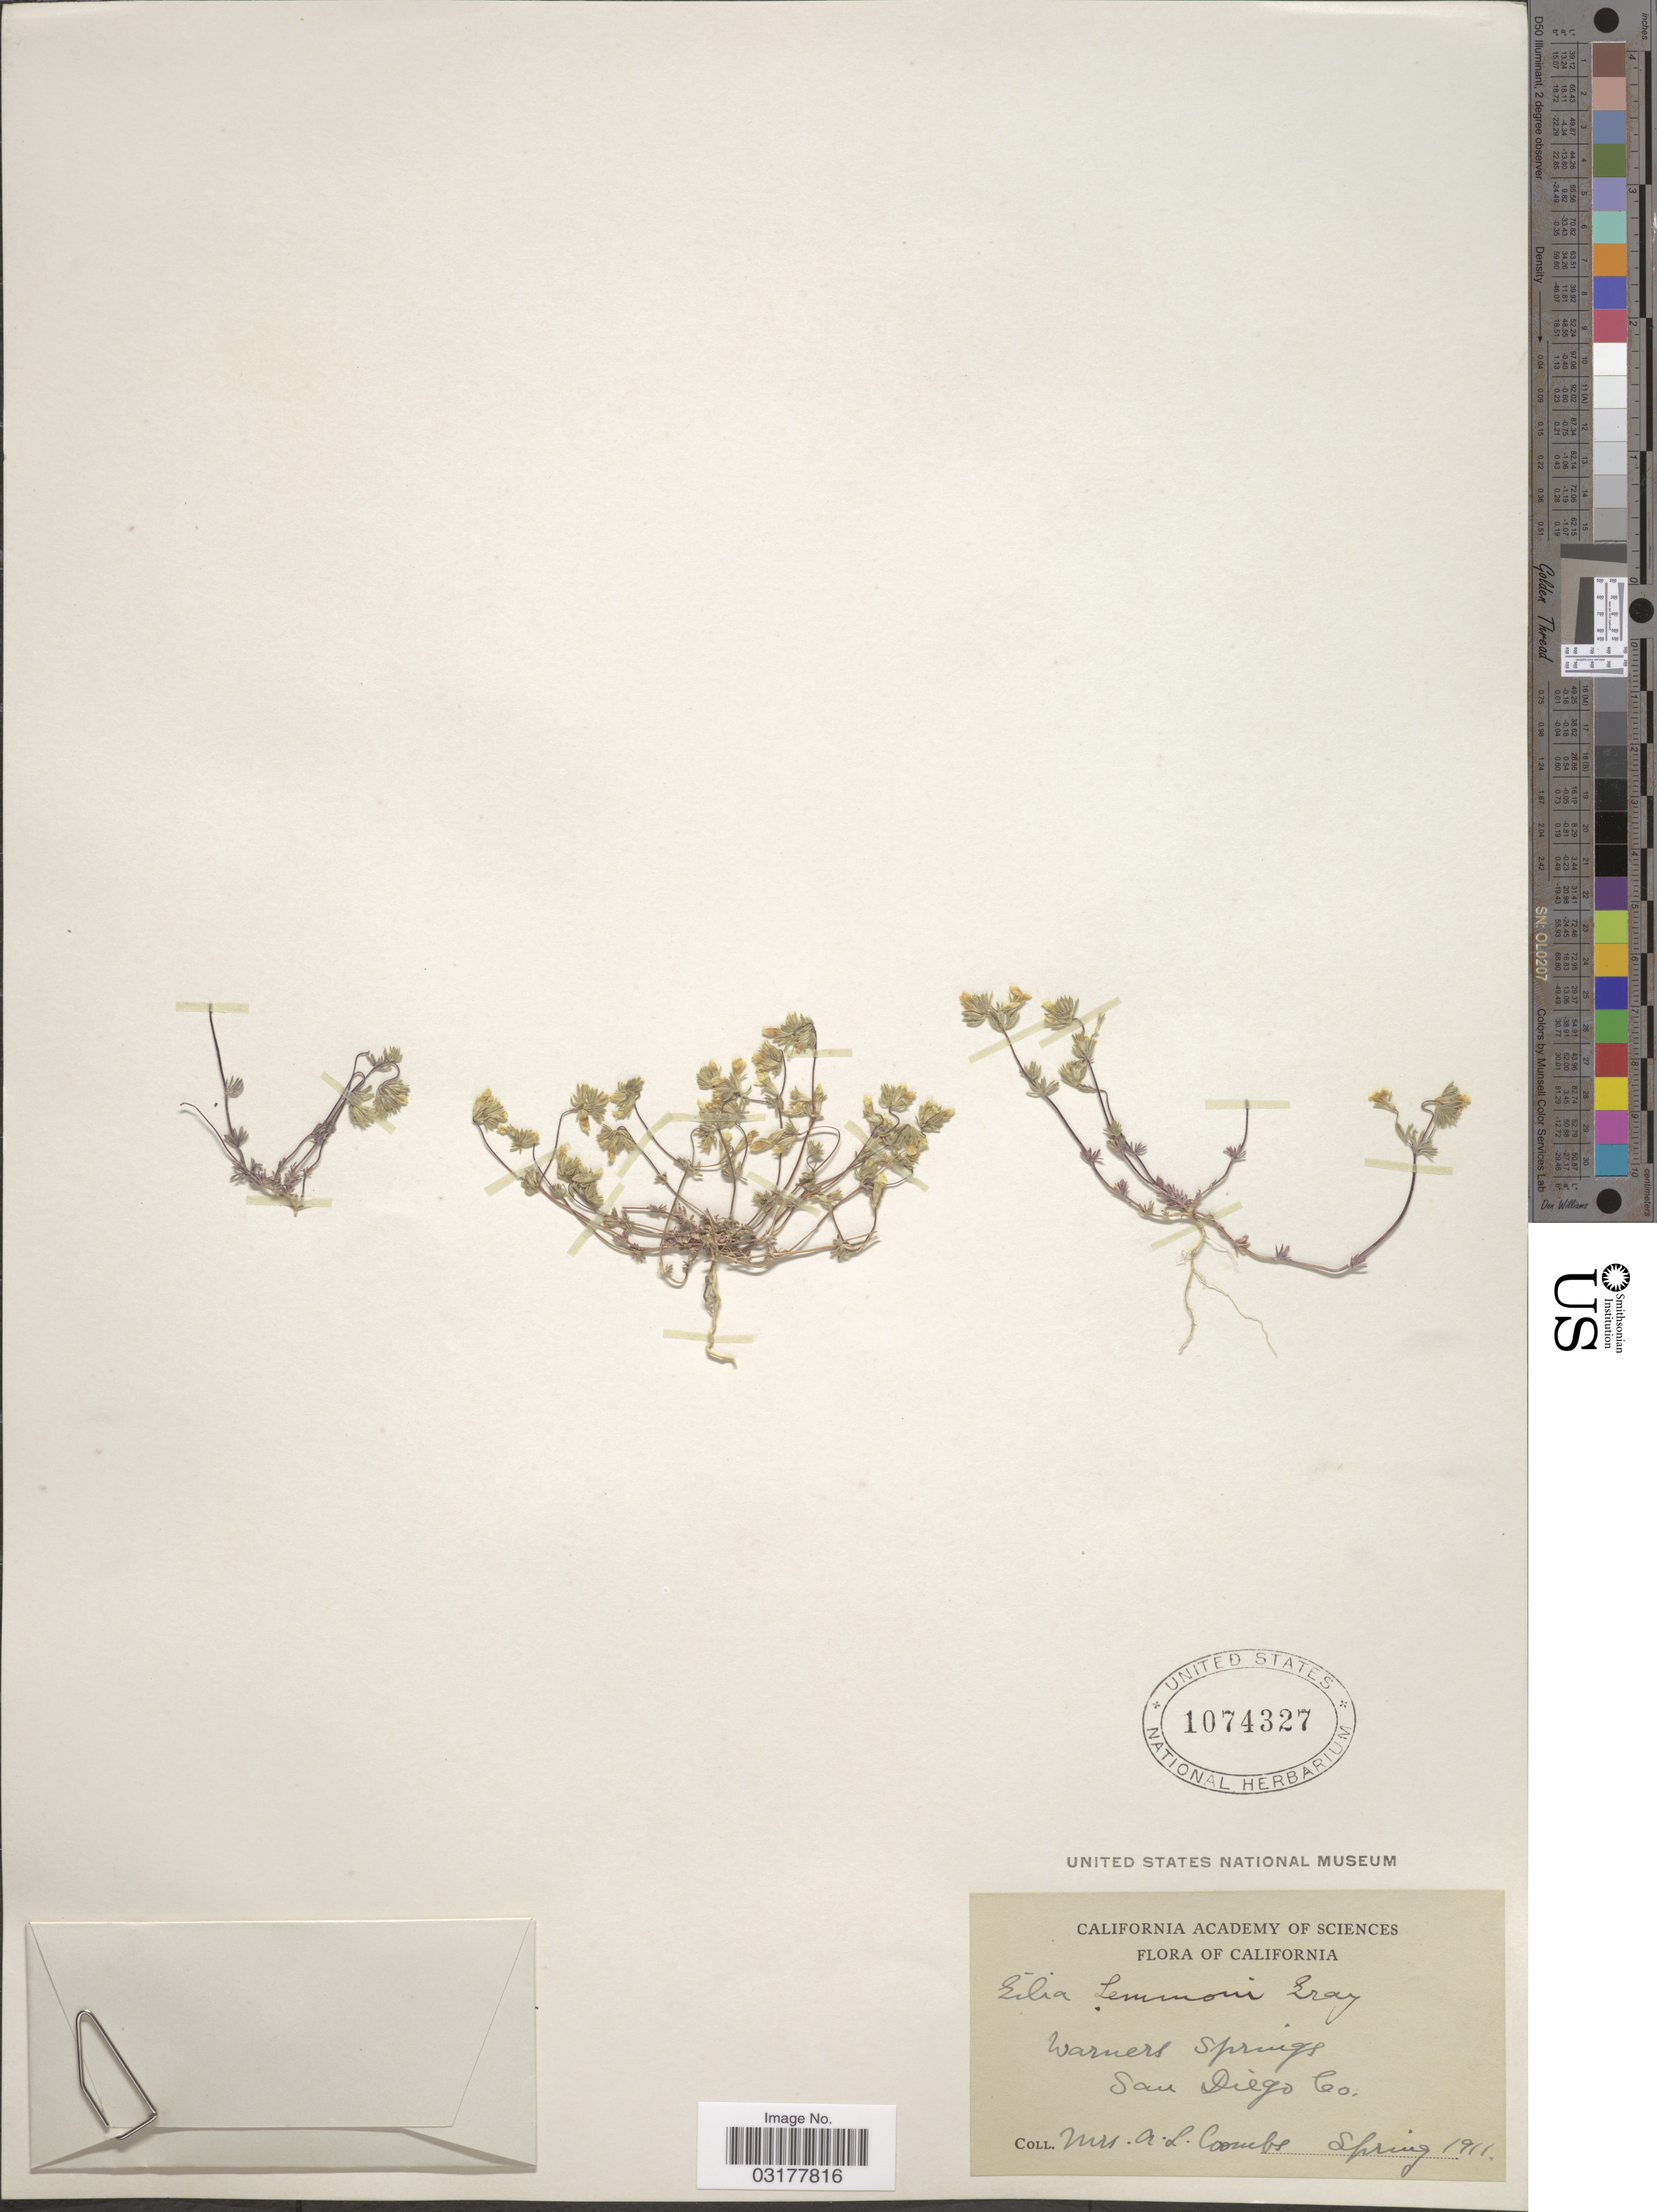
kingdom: Plantae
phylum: Tracheophyta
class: Magnoliopsida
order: Ericales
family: Polemoniaceae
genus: Leptosiphon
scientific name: Leptosiphon lemmonii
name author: (A. Gray) J.M. Porter & L.A. Johnson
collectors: A. Coombs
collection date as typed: Spring 1911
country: United States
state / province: California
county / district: San Diego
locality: Warners Springs, San Diego Co.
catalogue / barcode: US 1074327